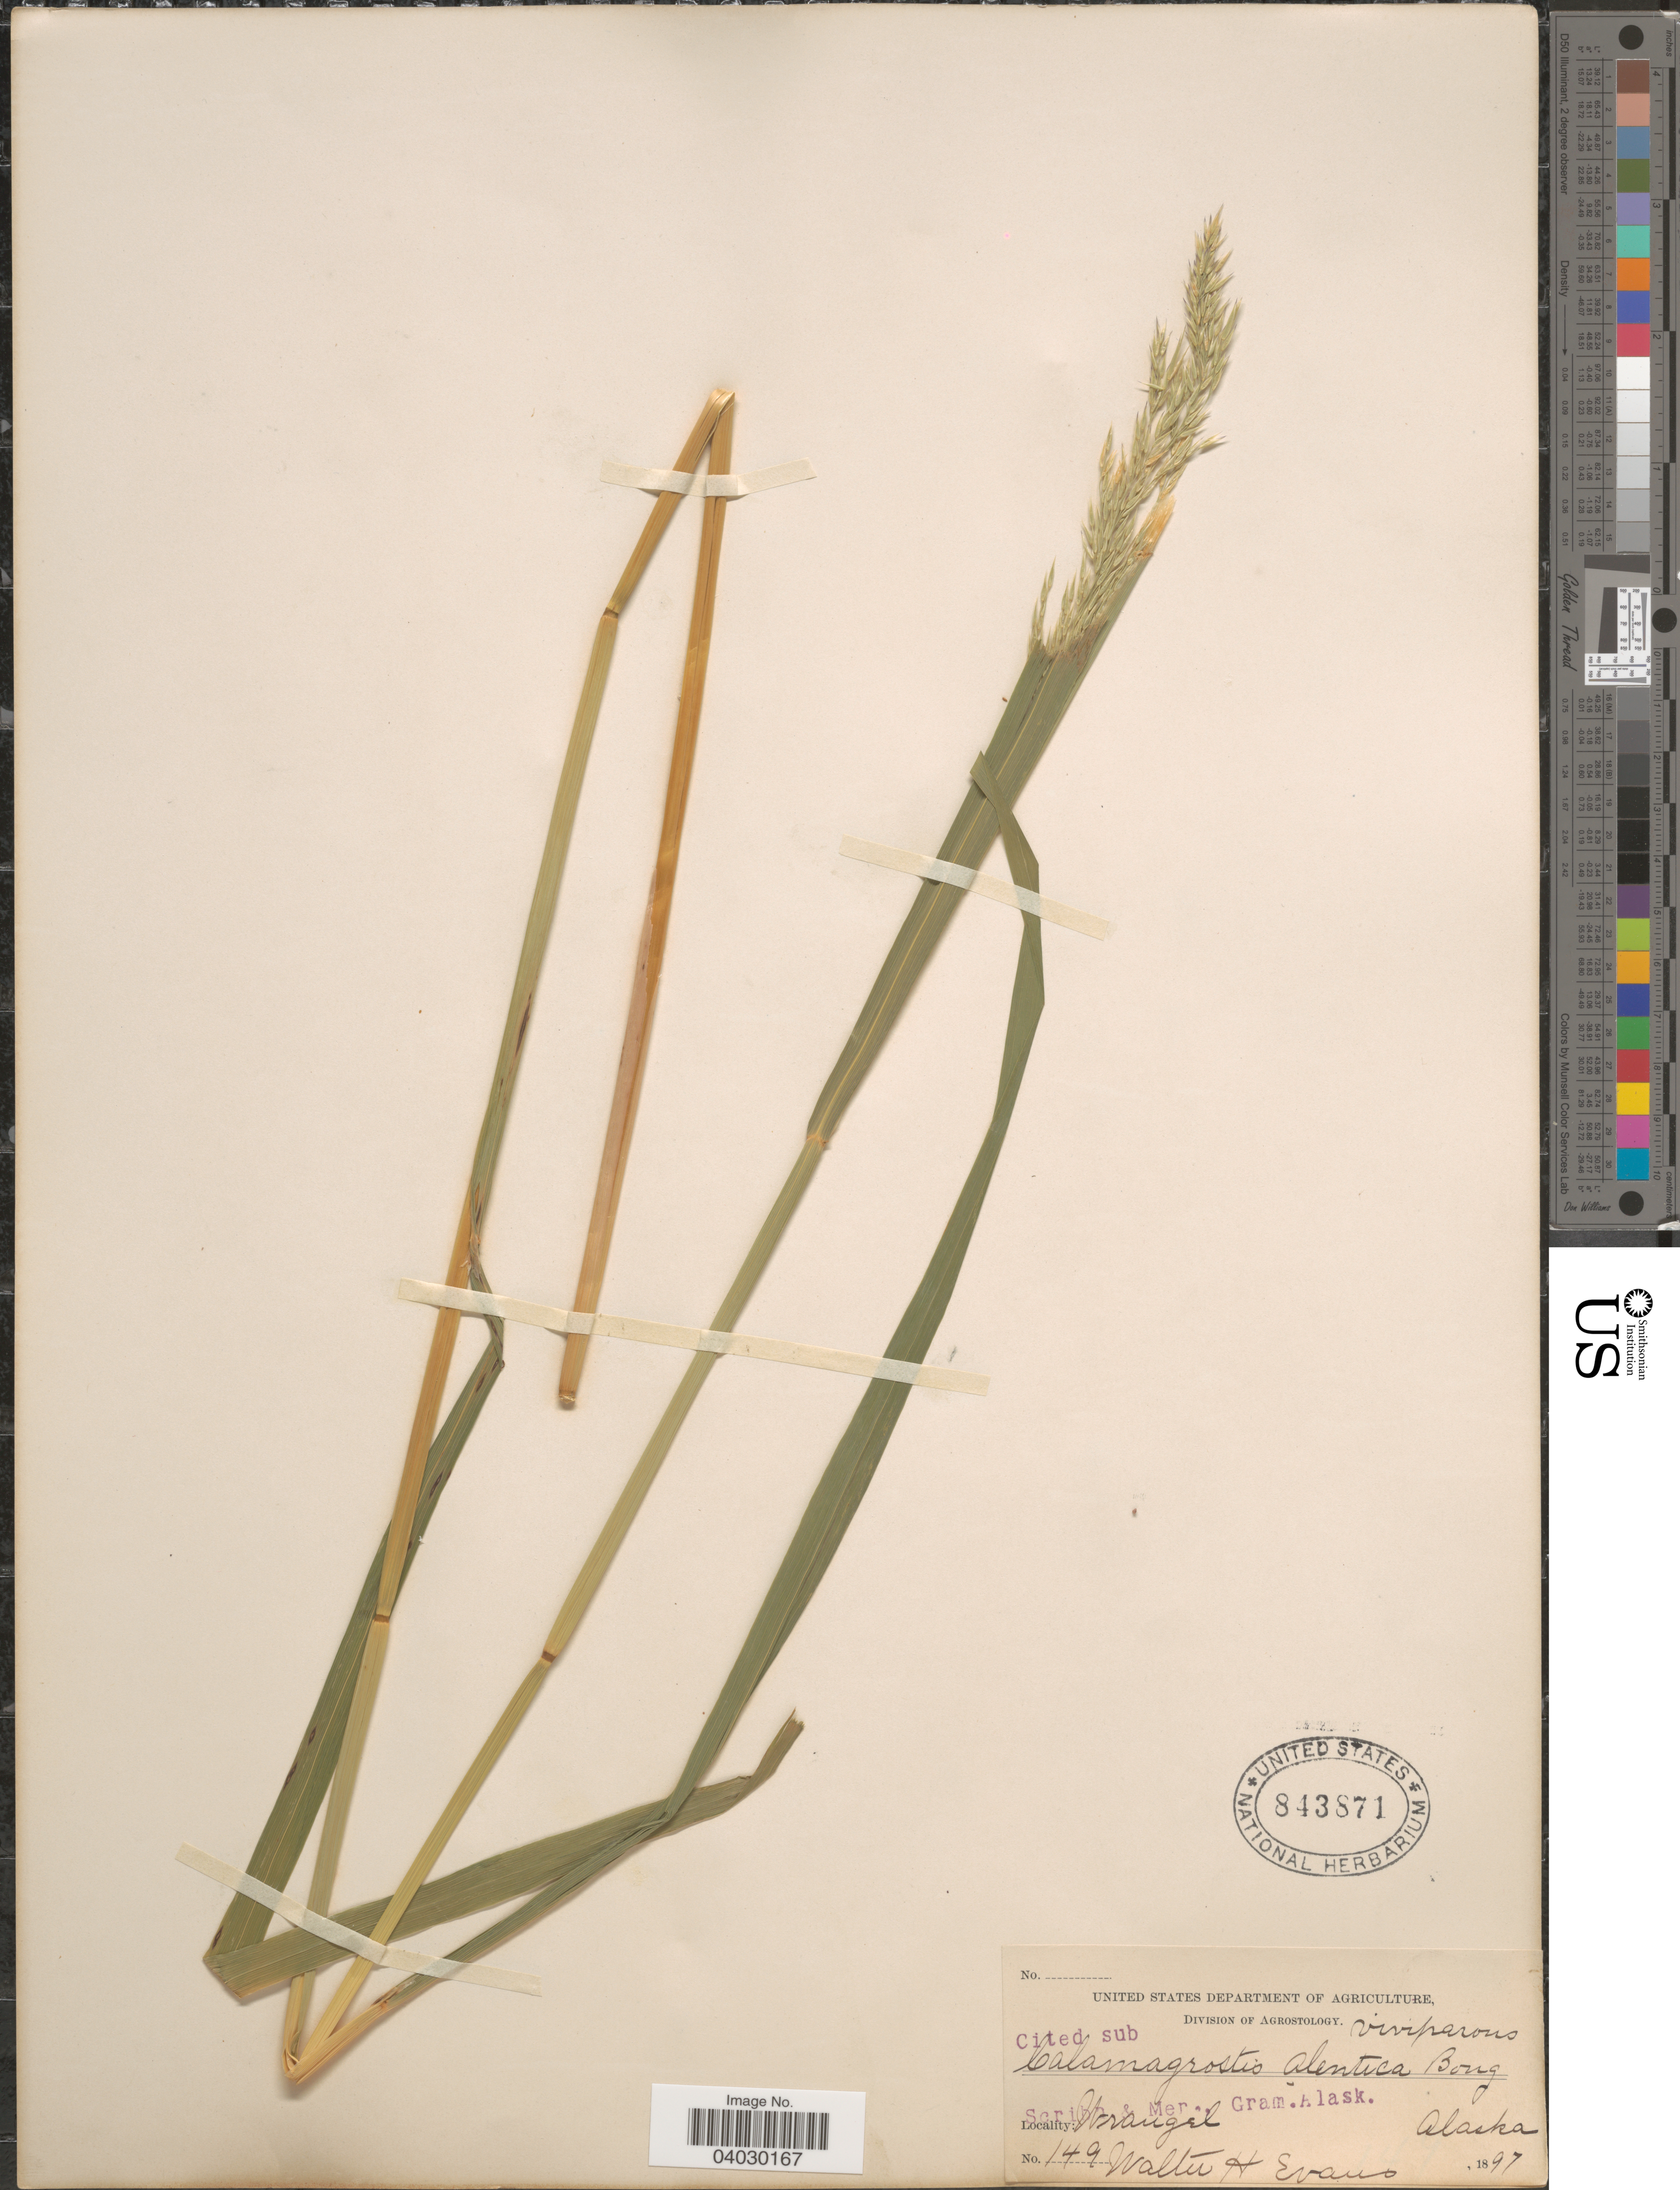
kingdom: Plantae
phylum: Tracheophyta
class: Liliopsida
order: Poales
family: Poaceae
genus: Calamagrostis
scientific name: Calamagrostis nutkaensis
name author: (J. Presl) Steud.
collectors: W. H. Evans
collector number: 149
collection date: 1897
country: United States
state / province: Alaska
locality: Wrangell.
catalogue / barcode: US 843871